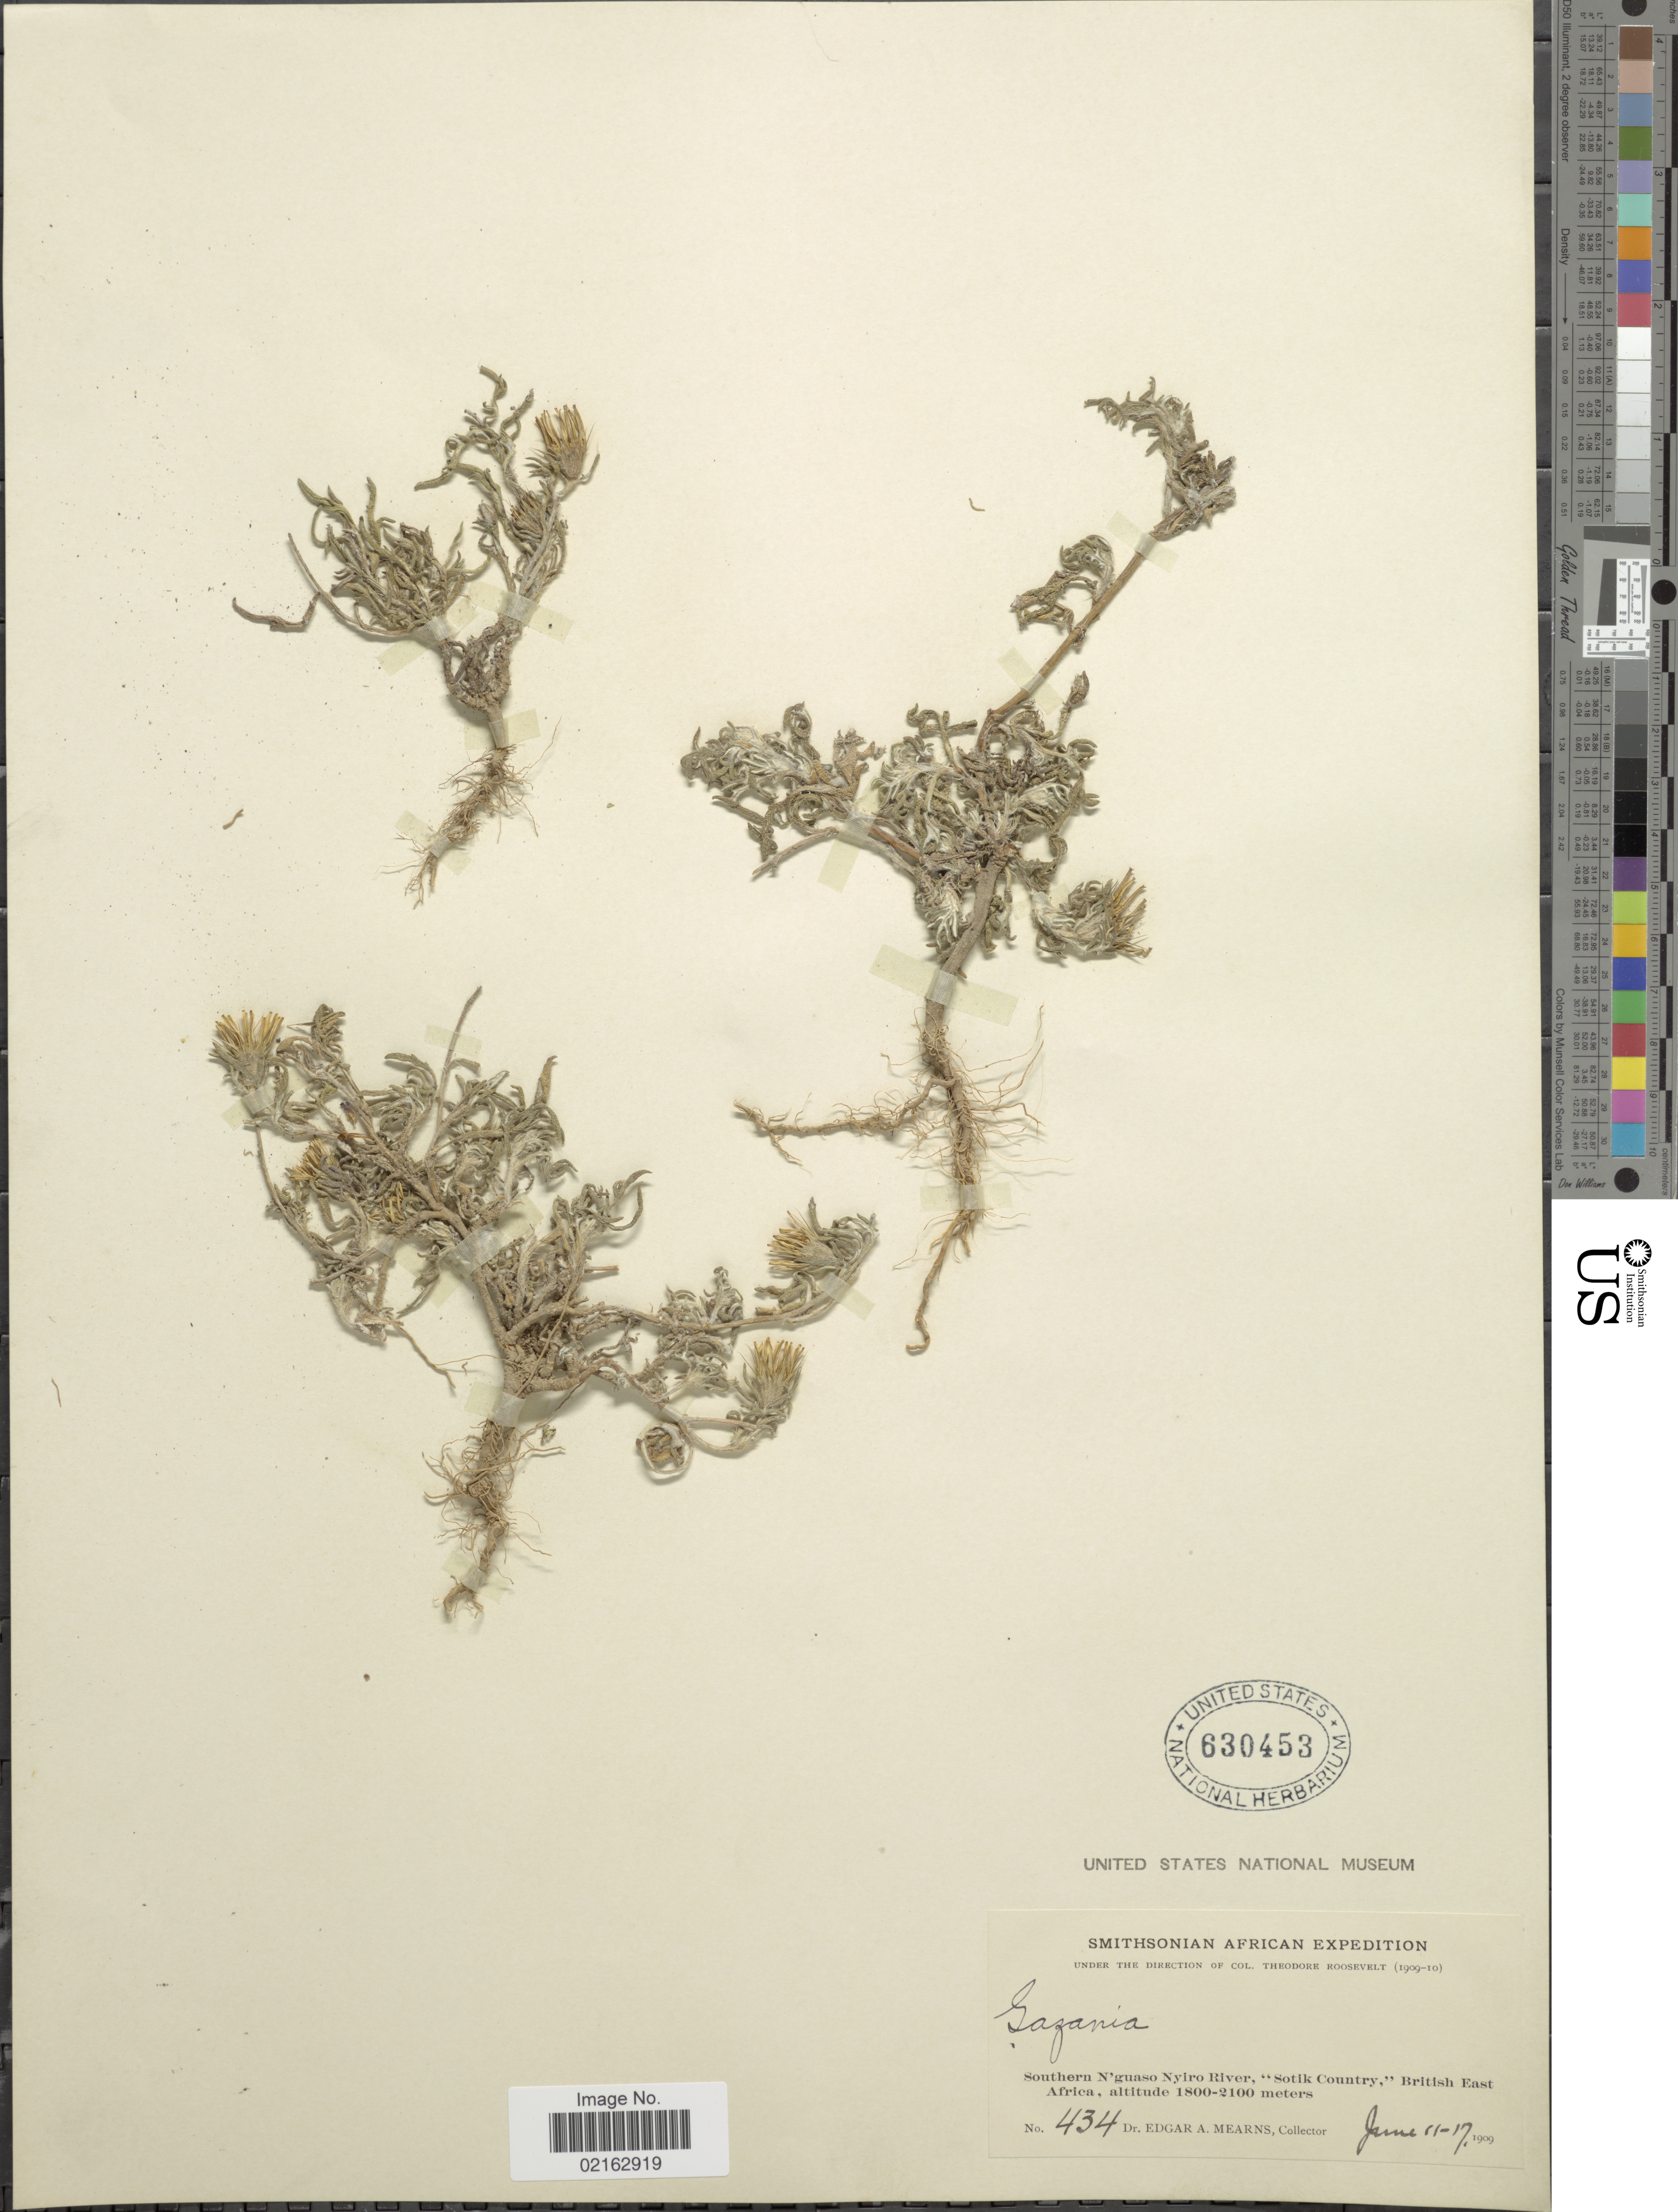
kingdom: Plantae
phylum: Tracheophyta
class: Magnoliopsida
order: Asterales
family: Asteraceae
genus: Gazania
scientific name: Gazania sp.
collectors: E. A. Mearns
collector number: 434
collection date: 1909-06-11/1909-06-17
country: Kenya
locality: Southern N'guaso Nyiro River, "Sotik Country", British East Africa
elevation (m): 1800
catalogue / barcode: US 630453